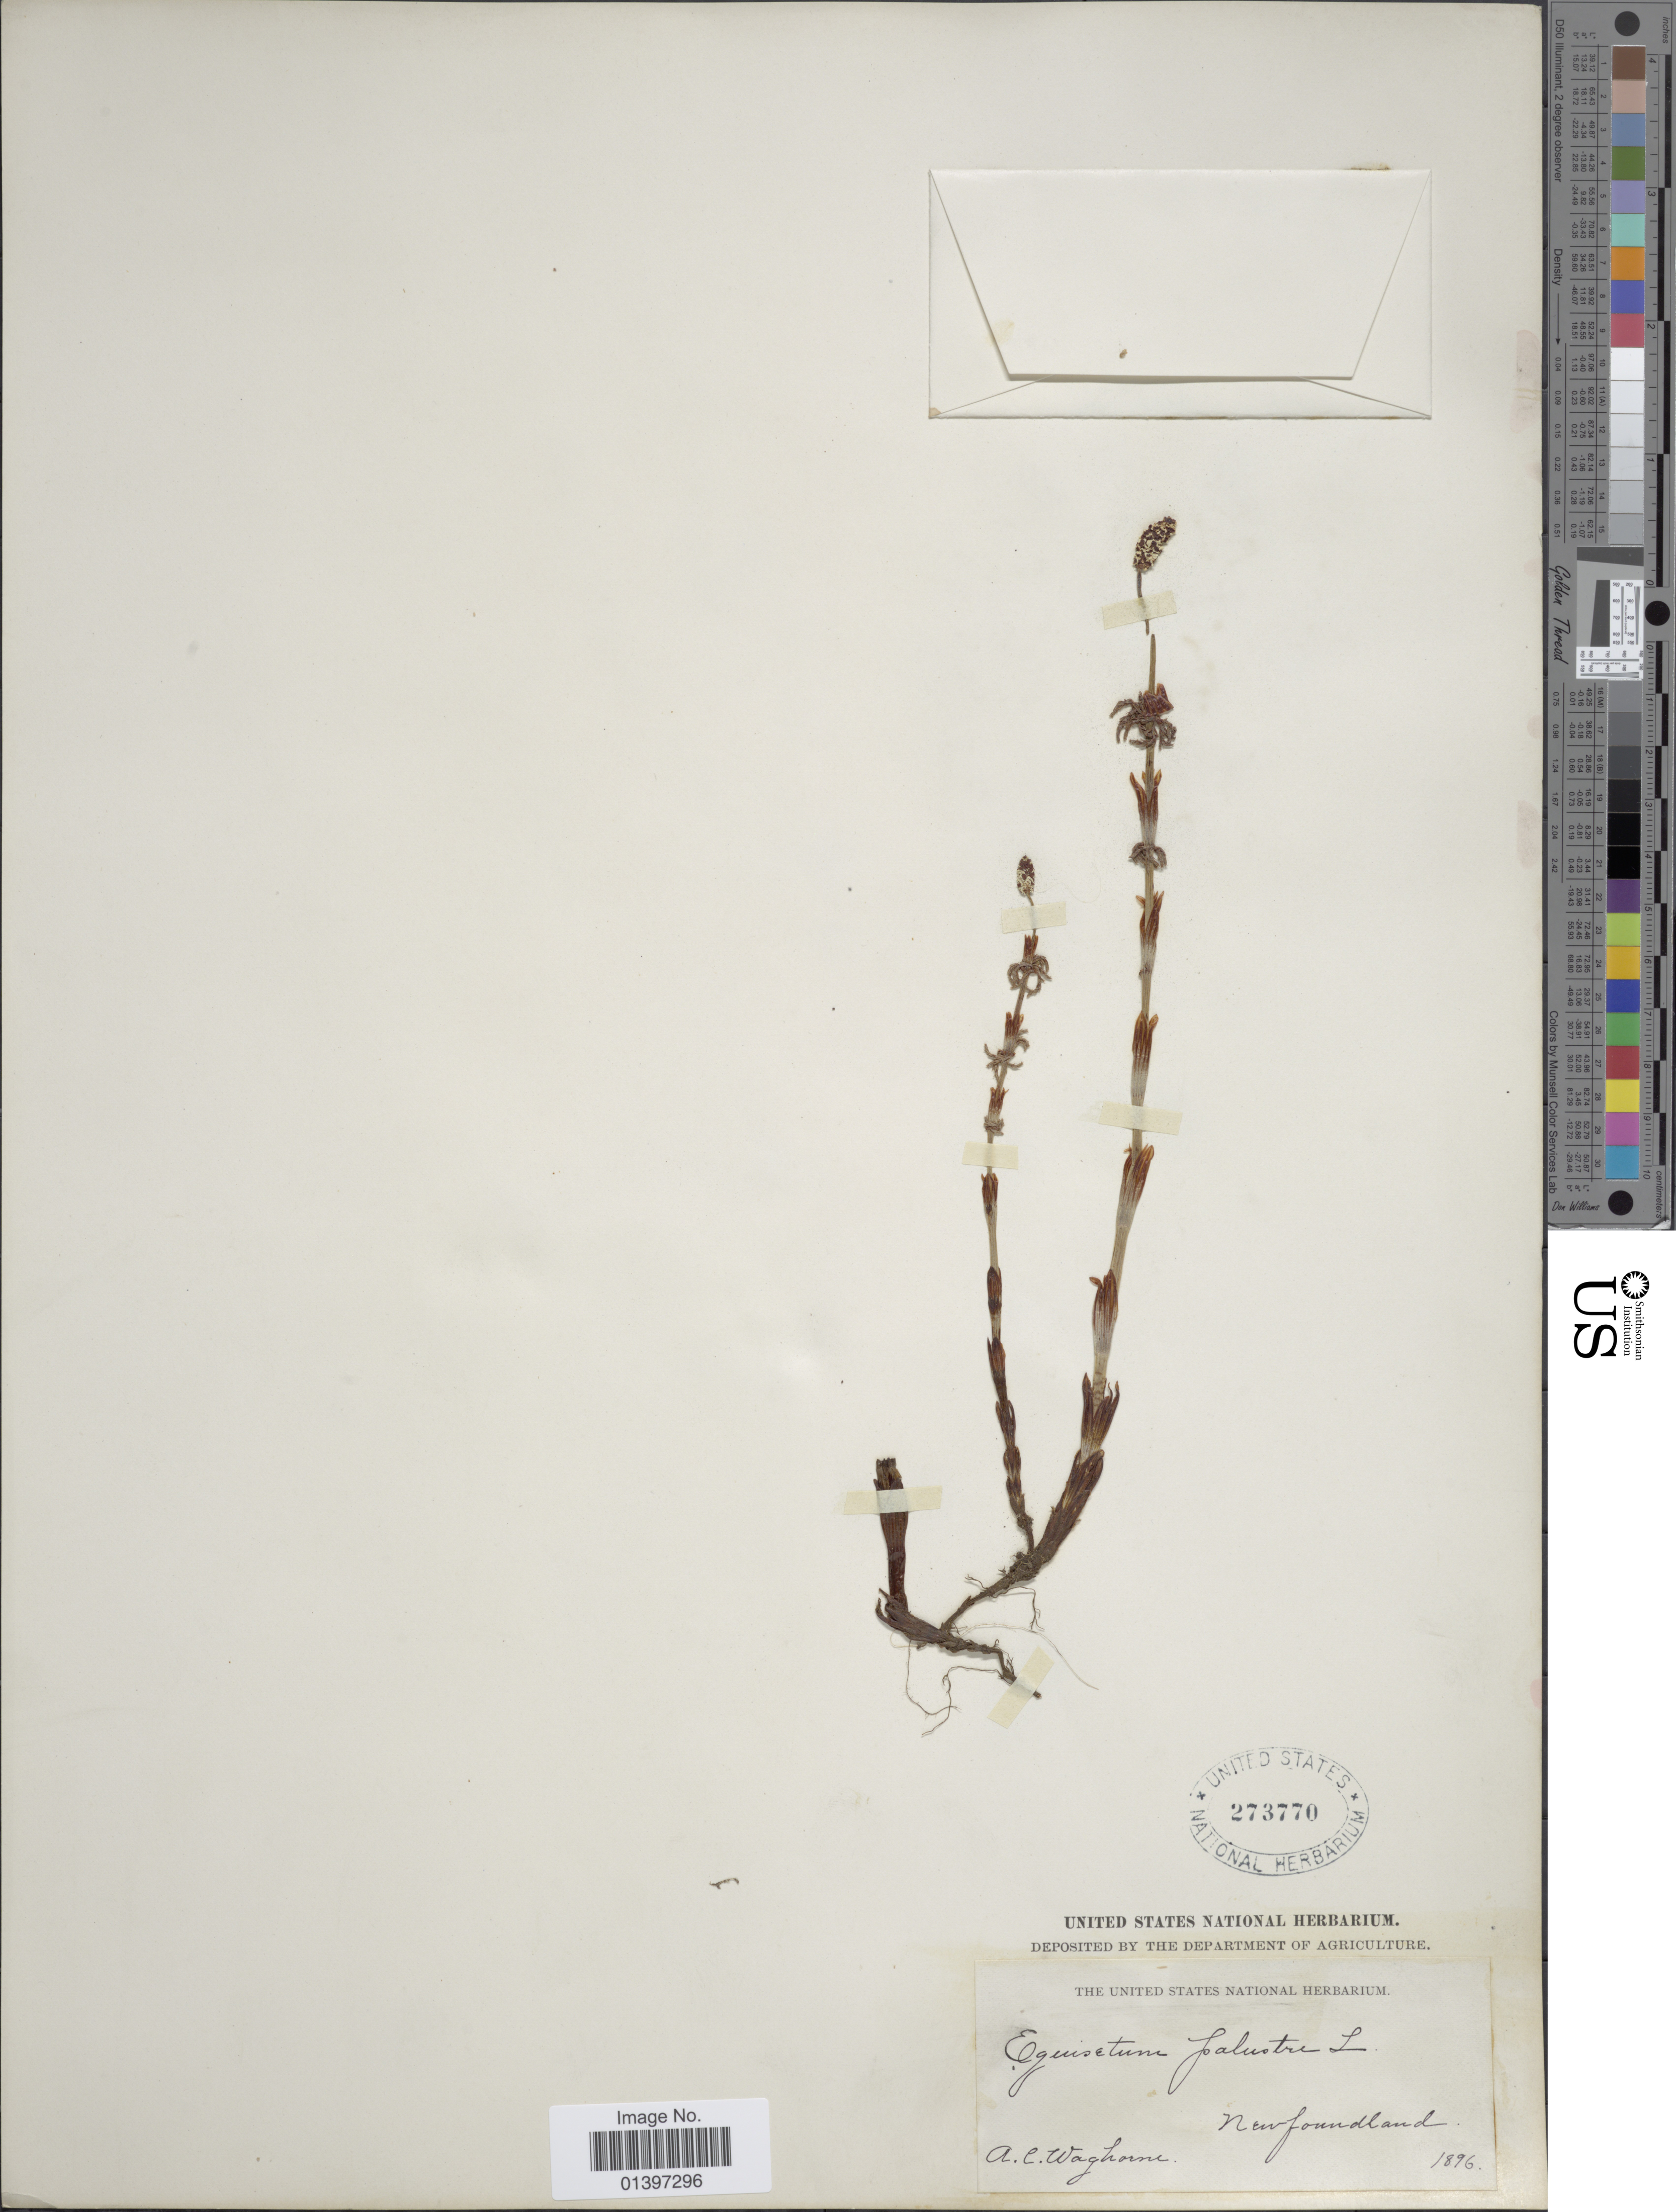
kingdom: Plantae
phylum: Tracheophyta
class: Polypodiopsida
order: Equisetales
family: Equisetaceae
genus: Equisetum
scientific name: Equisetum sylvaticum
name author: L.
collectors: A. Waghorne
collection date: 1896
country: Canada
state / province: Newfoundland and Labrador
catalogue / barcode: US 273770